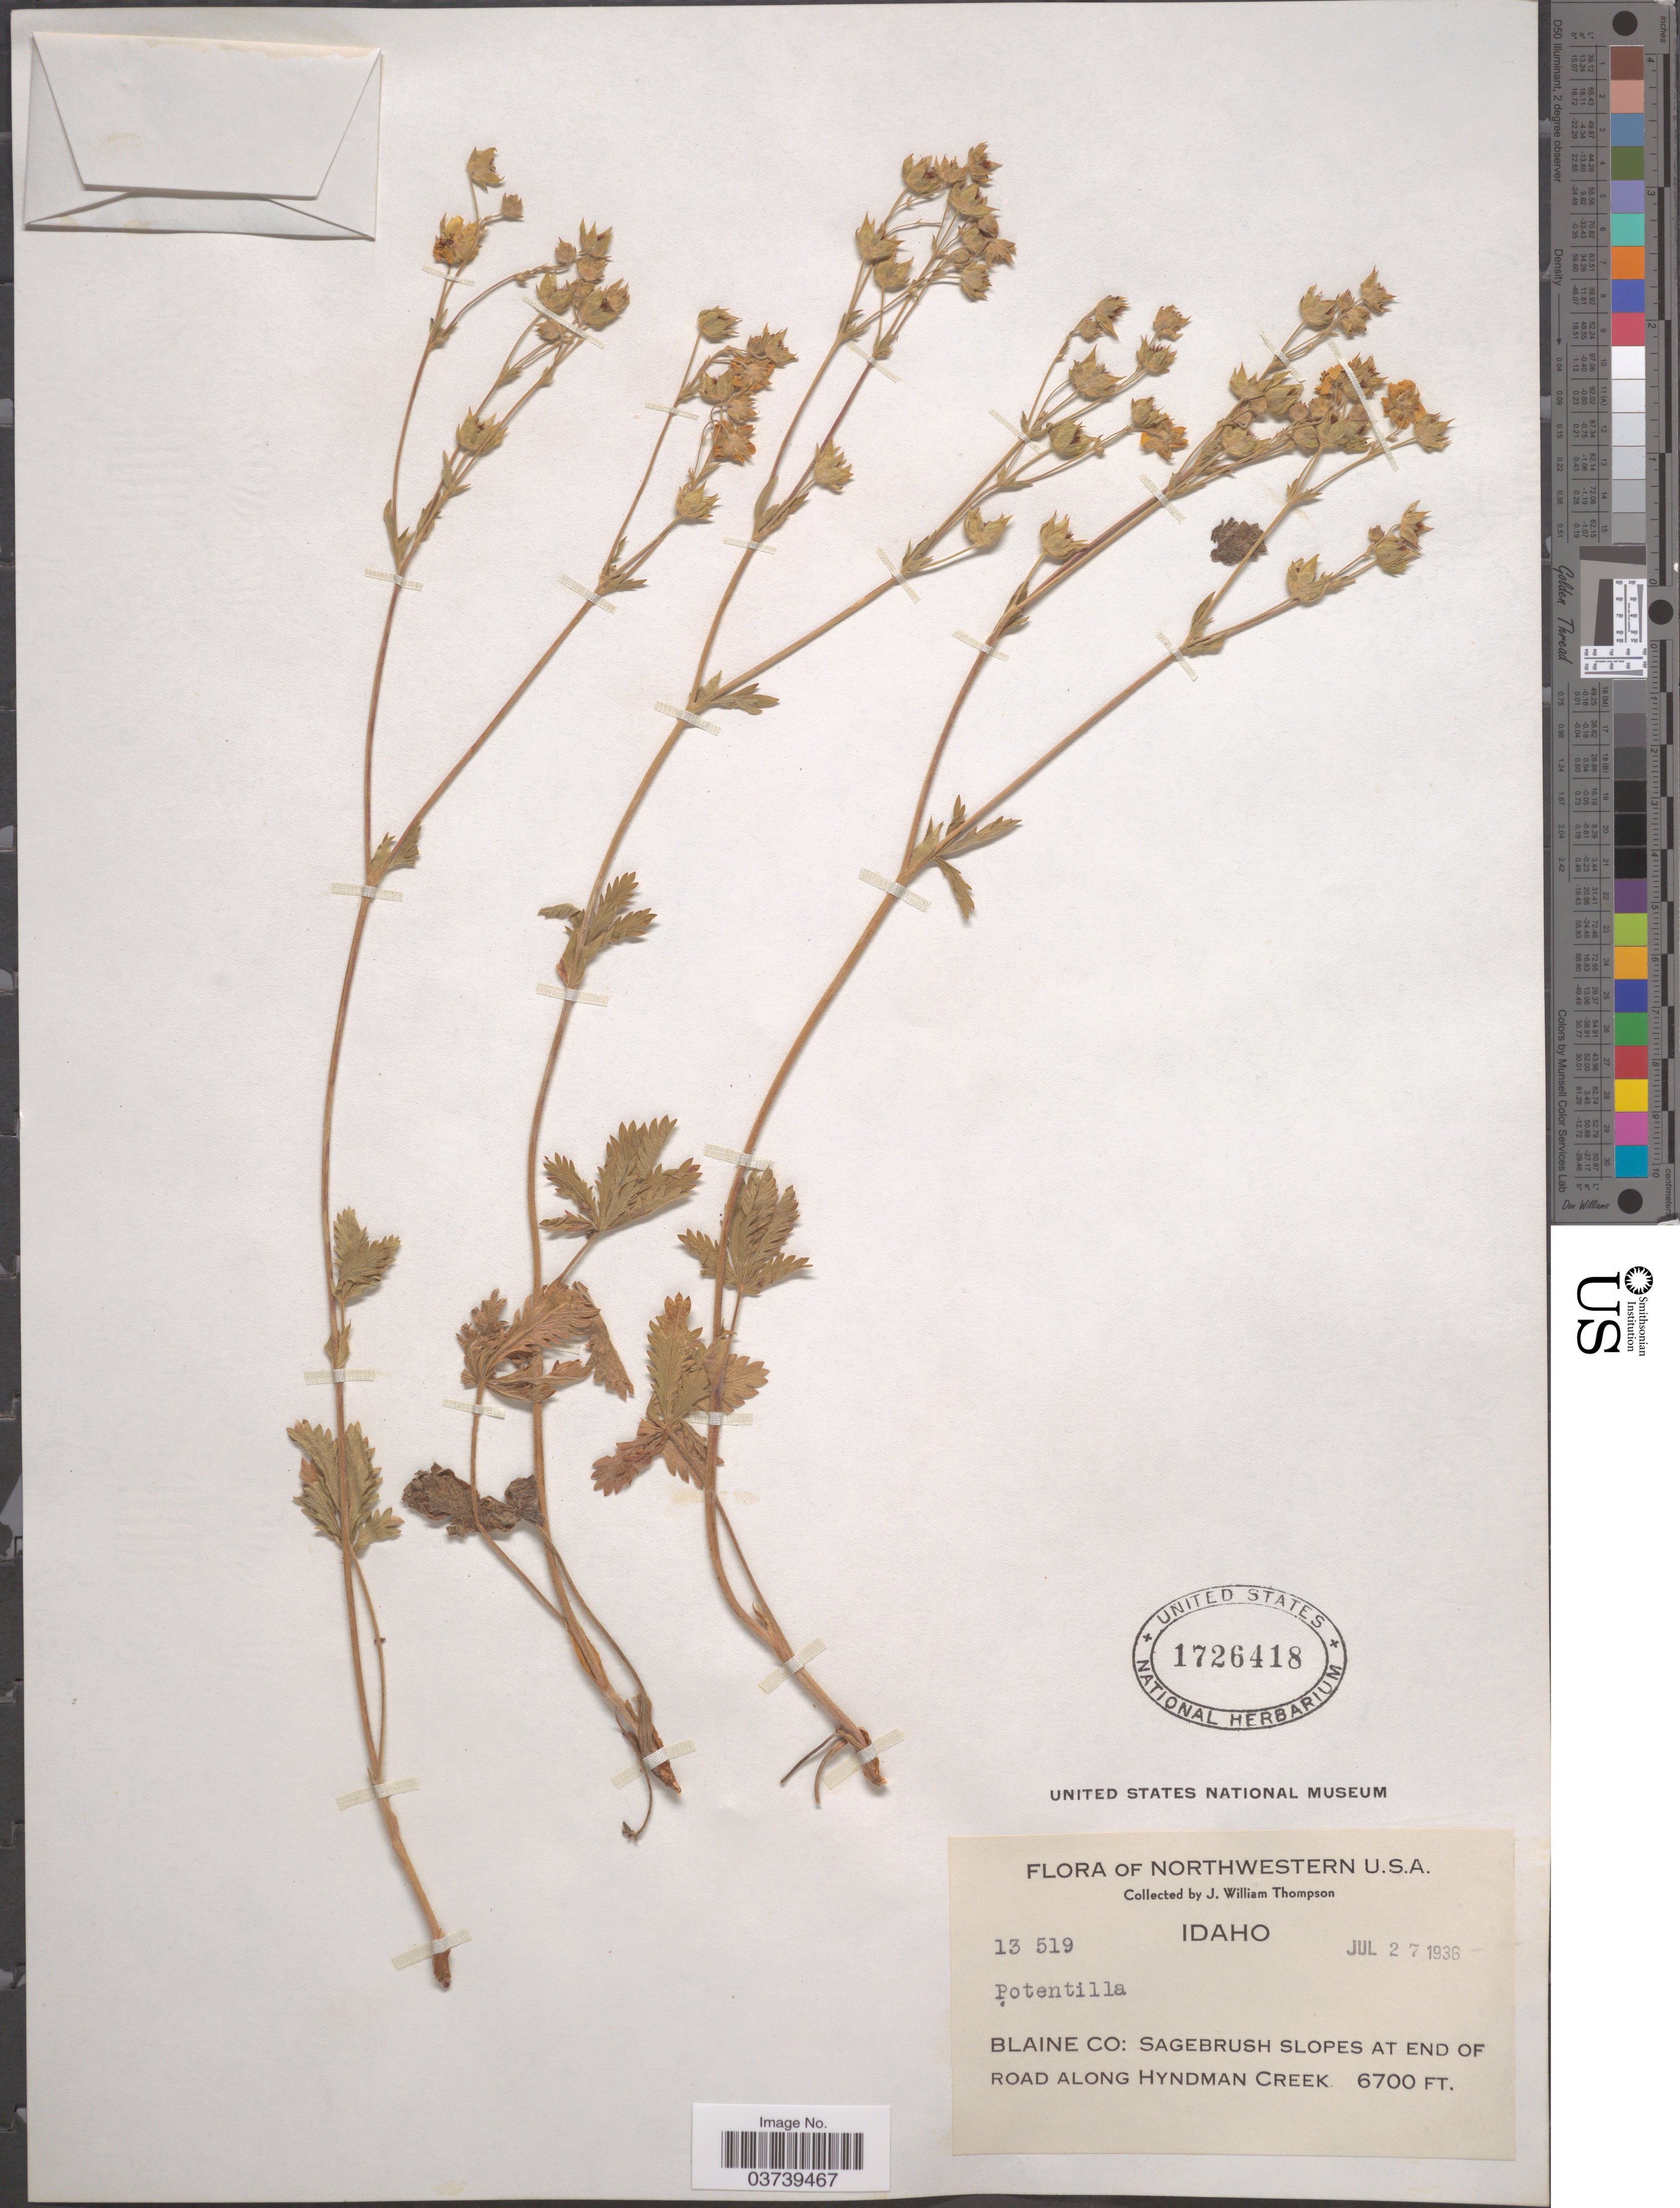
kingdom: Plantae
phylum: Tracheophyta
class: Magnoliopsida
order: Rosales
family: Rosaceae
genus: Potentilla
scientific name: Potentilla sp.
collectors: J. W. Thompson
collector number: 13 519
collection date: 1936-07-27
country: United States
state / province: Idaho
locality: Northwestern U.S.A. Blaine Co: Sagebrush slopes at end of Road along Hyndman Creek.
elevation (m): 2042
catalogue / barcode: US 1726418